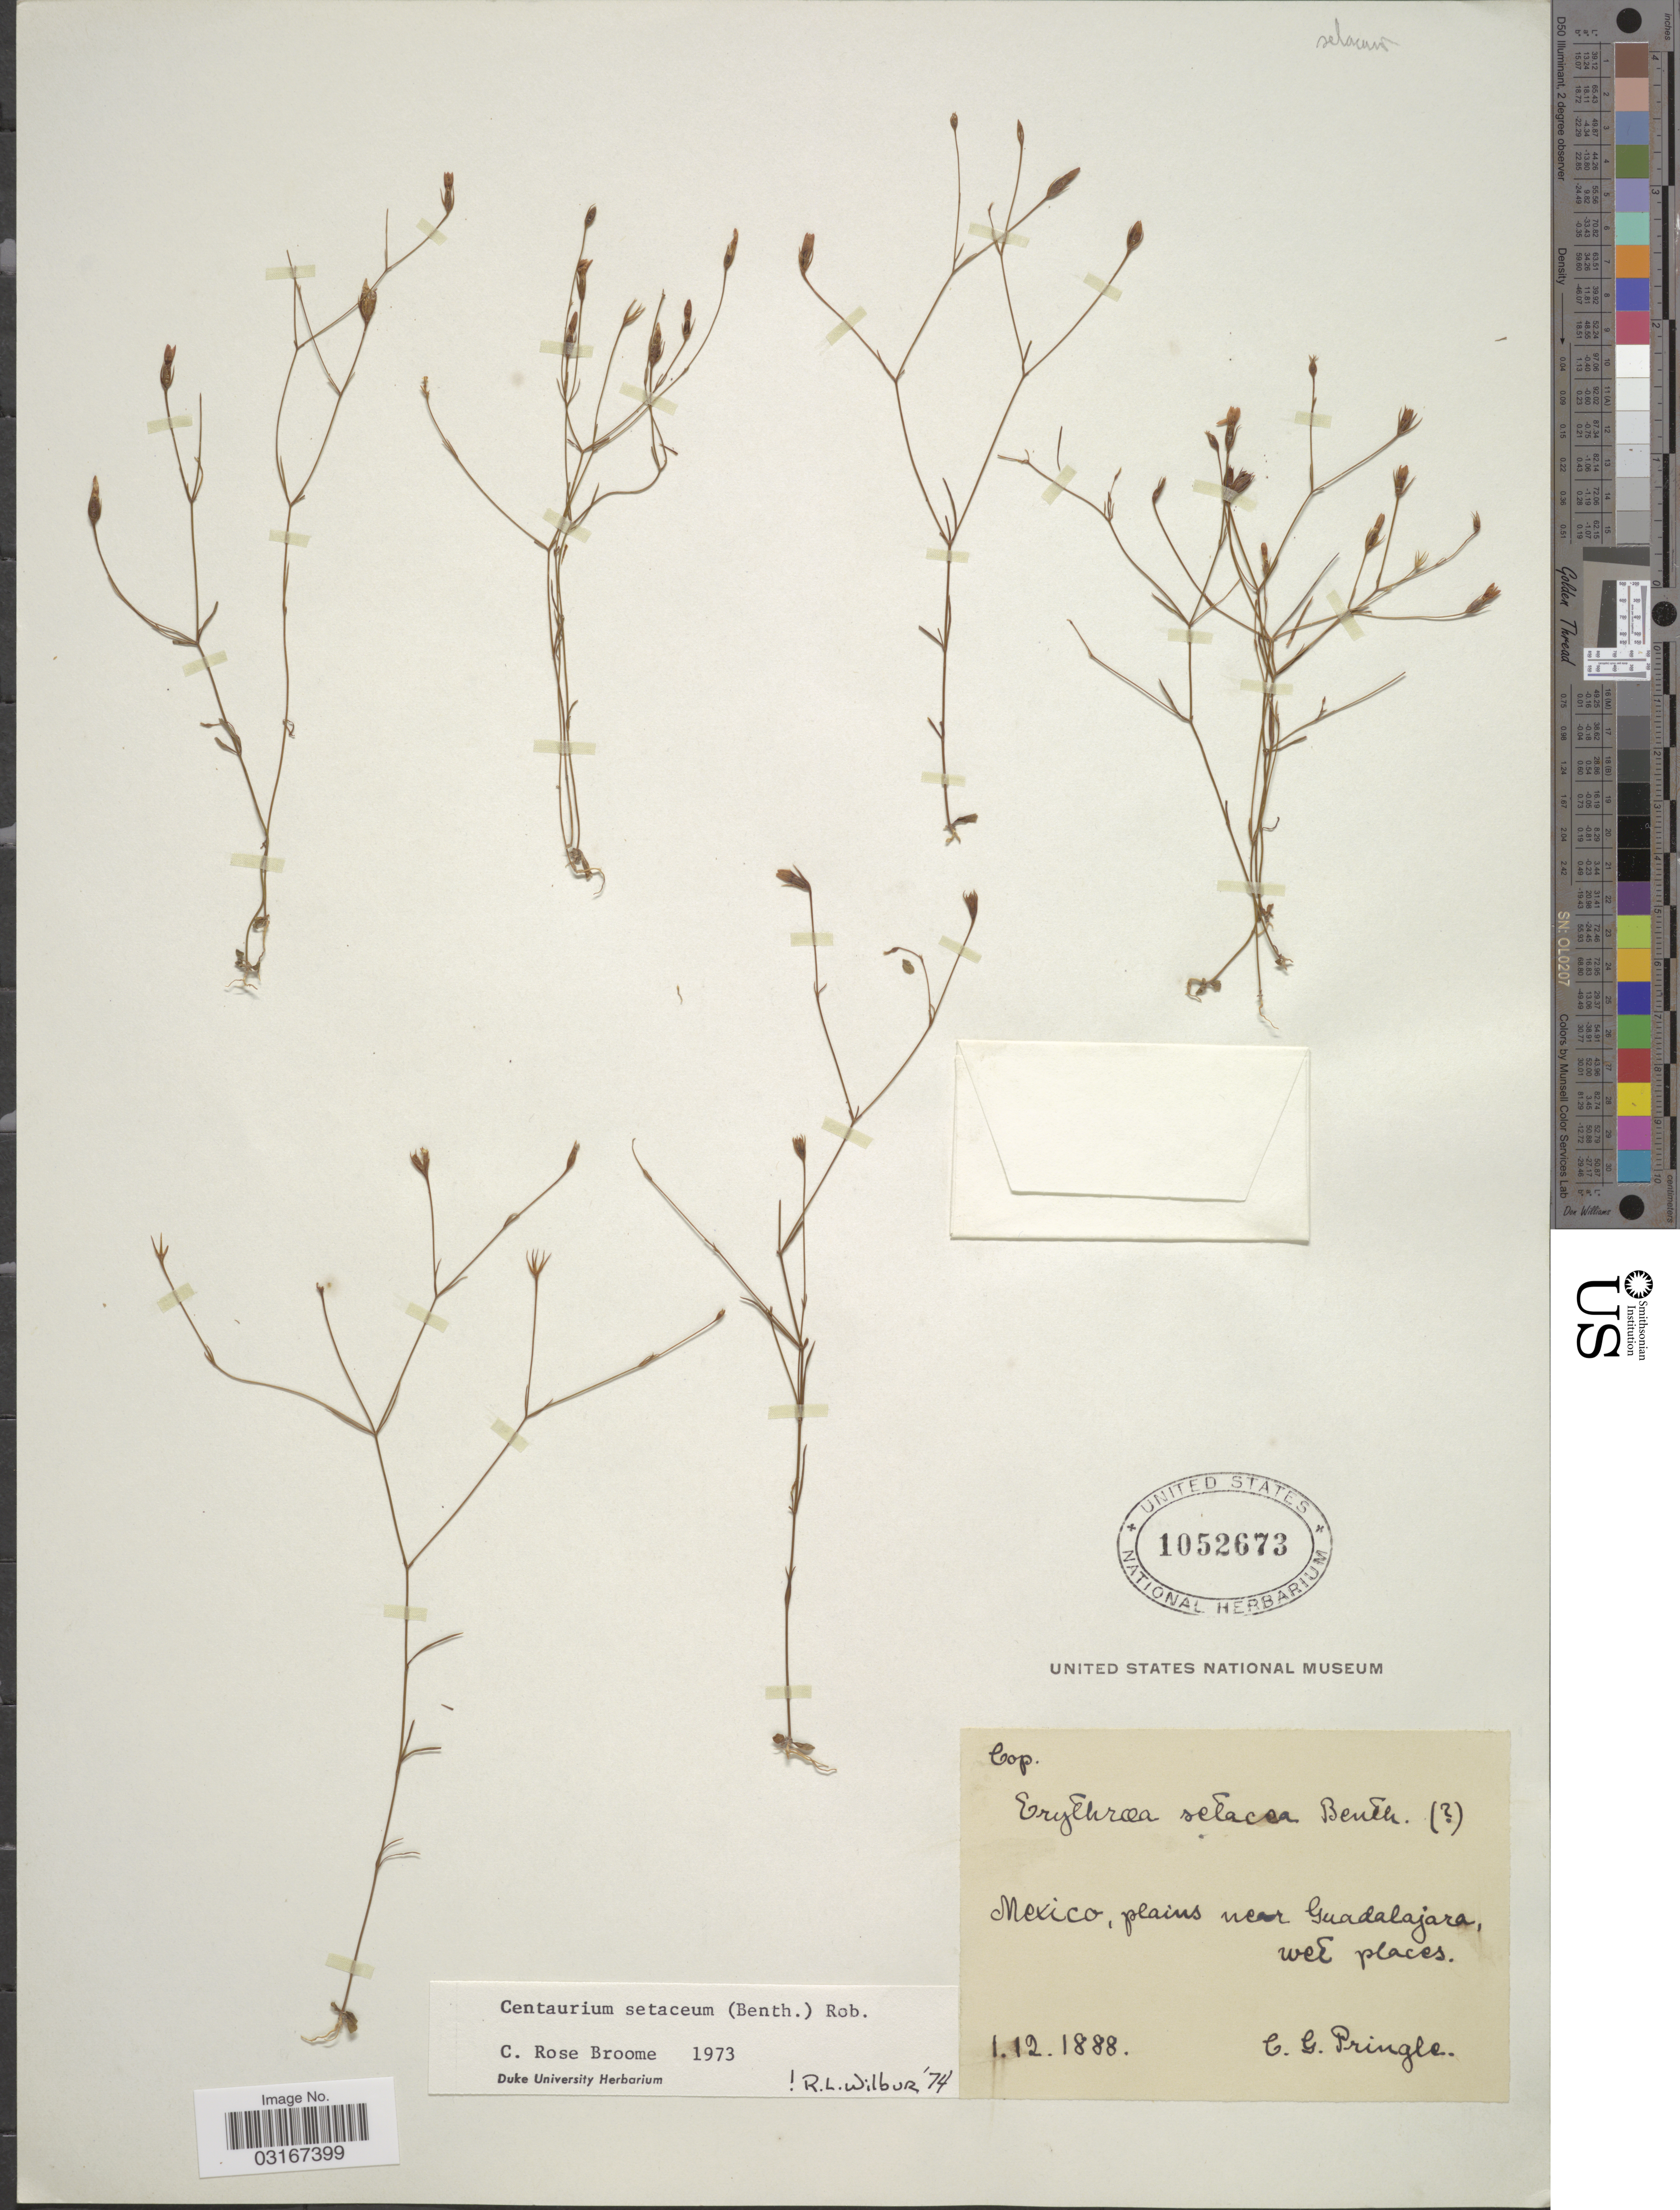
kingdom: Plantae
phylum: Tracheophyta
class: Magnoliopsida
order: Gentianales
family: Gentianaceae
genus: Centaurium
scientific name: Centaurium setaceum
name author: (Benth.) B.L. Rob.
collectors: C. G. Pringle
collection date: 1888-12-01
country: Mexico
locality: Plains near Guadalajara.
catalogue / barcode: US 1052673